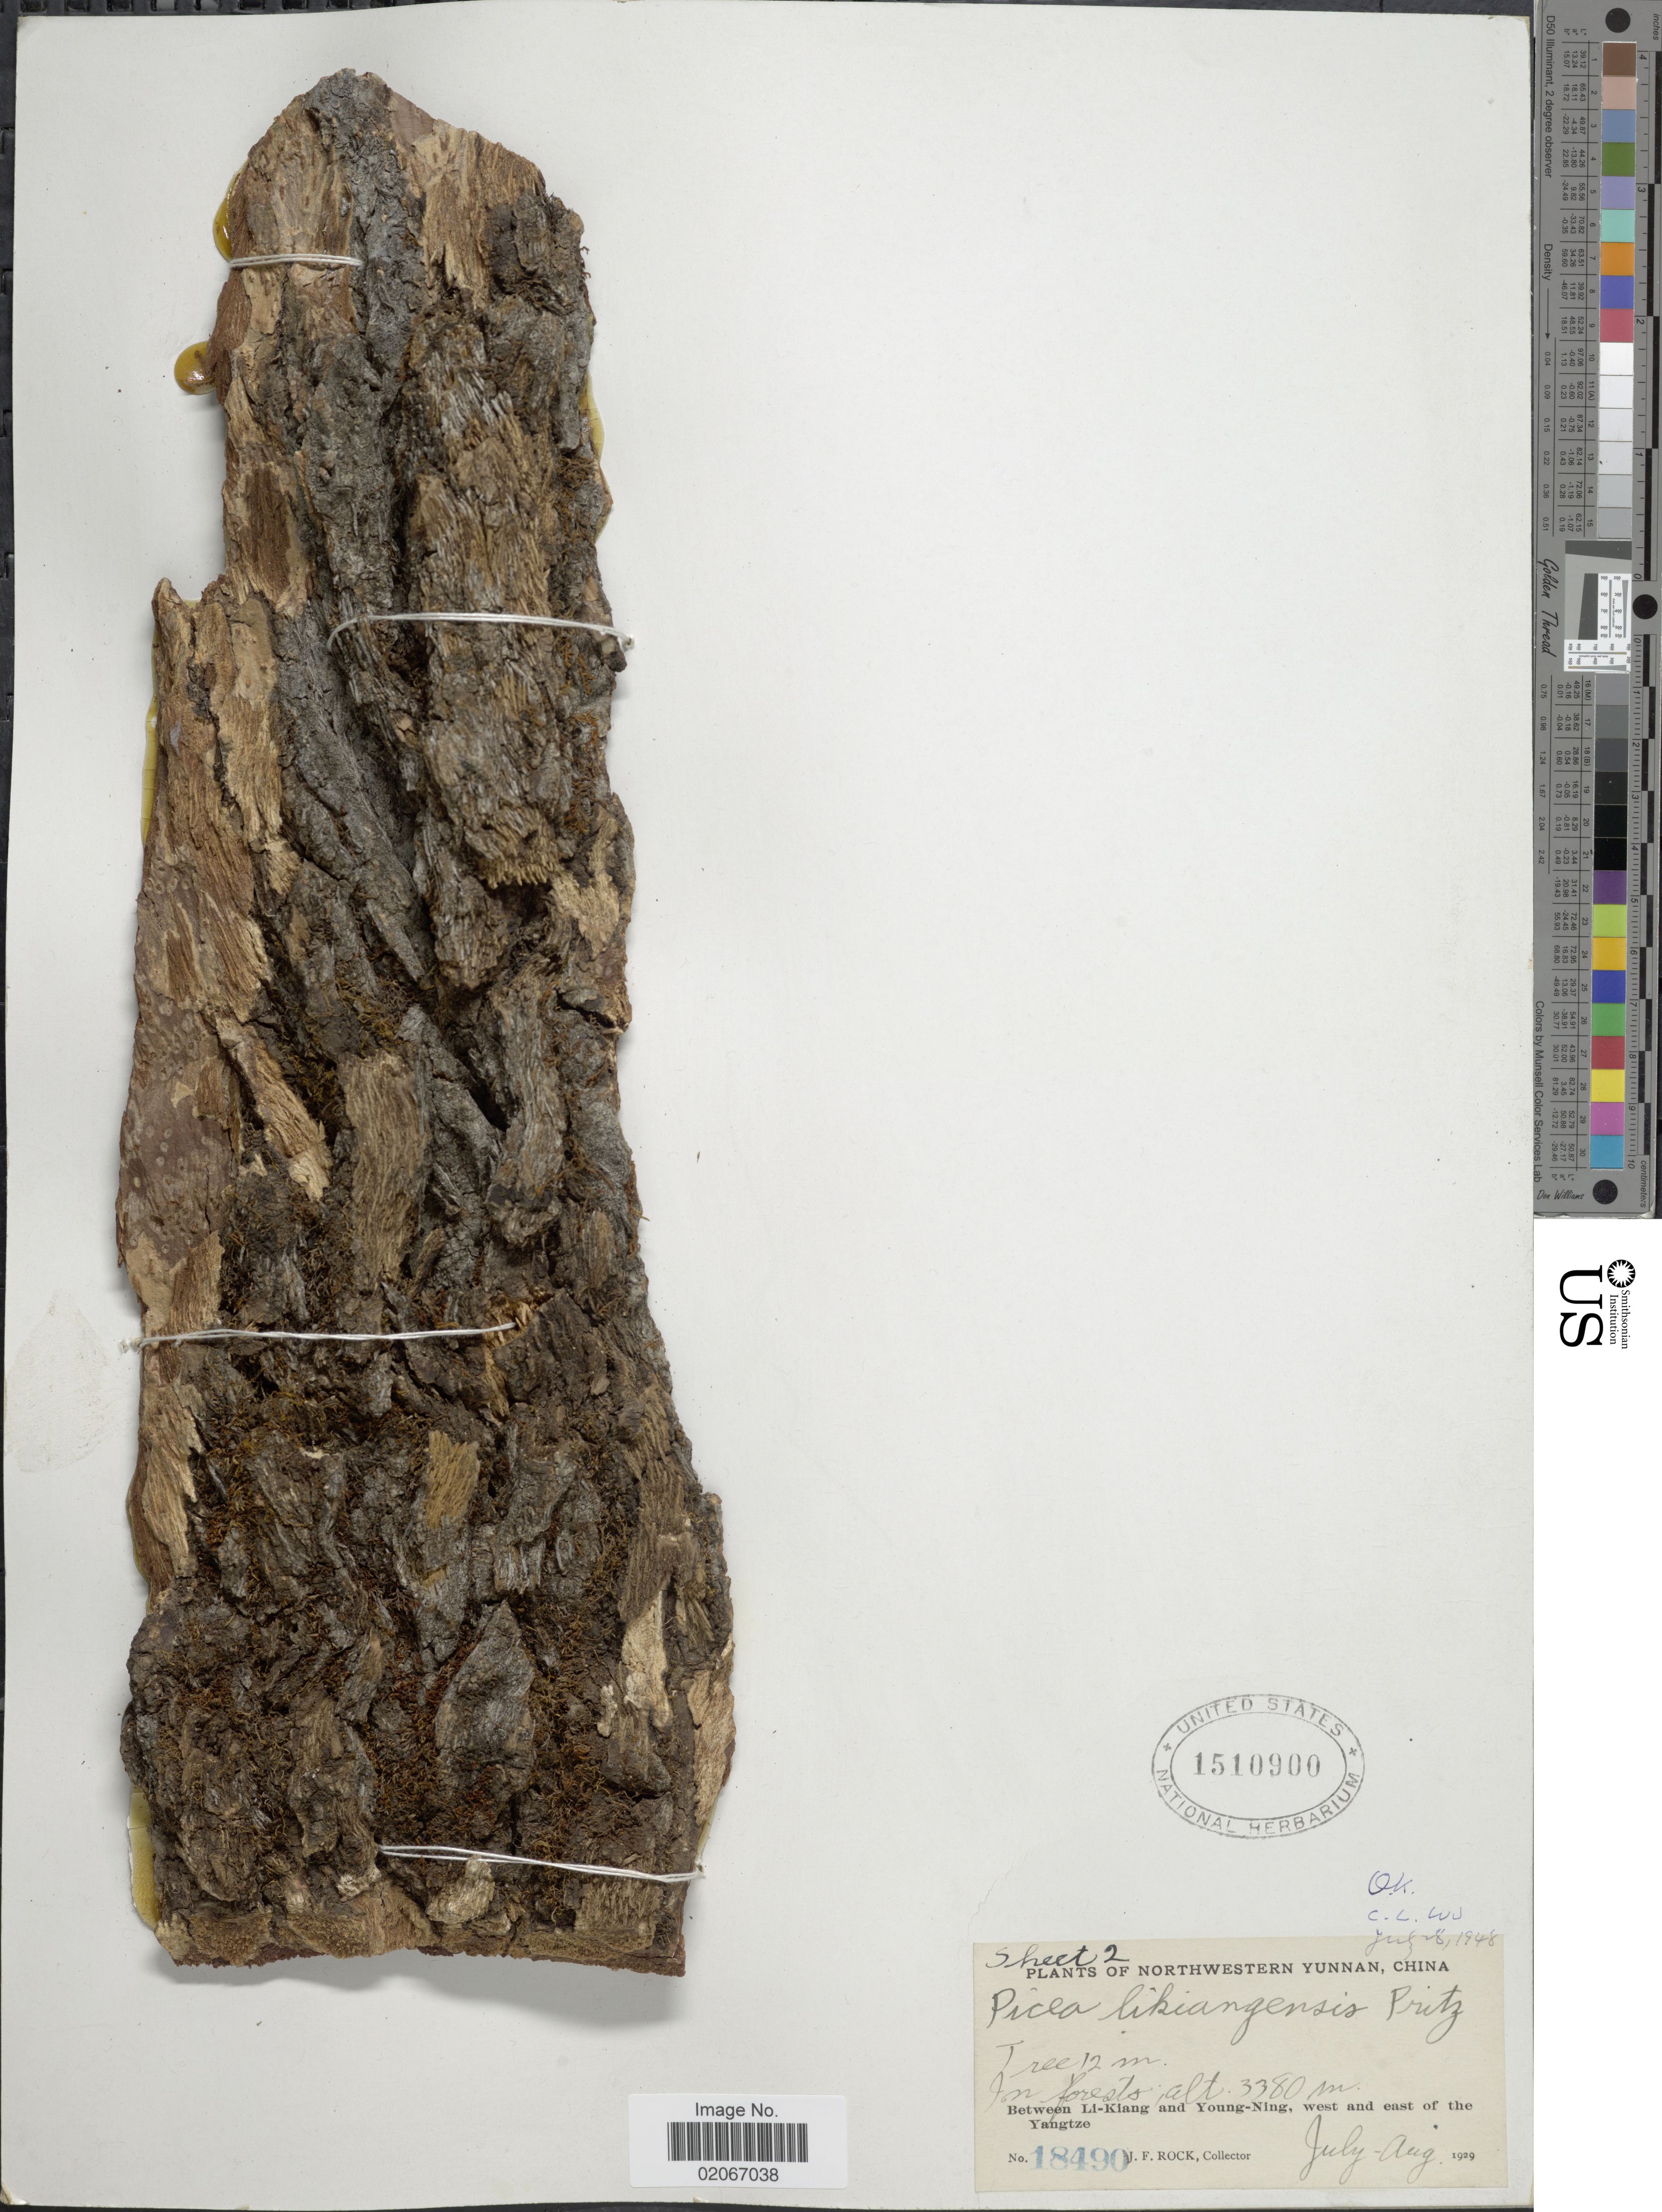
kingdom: Plantae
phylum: Tracheophyta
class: Pinopsida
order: Pinales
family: Pinaceae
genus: Picea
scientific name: Picea likiangensis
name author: (Franch.) E. Pritz.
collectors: J. Rock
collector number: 18490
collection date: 1929-07/1929-08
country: China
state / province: Yunnan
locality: Northwestern Yunnan, In forests, Between Li- Kiang and Young- Ning, west and east of the Yangtze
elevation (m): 3380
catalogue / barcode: US 1510900